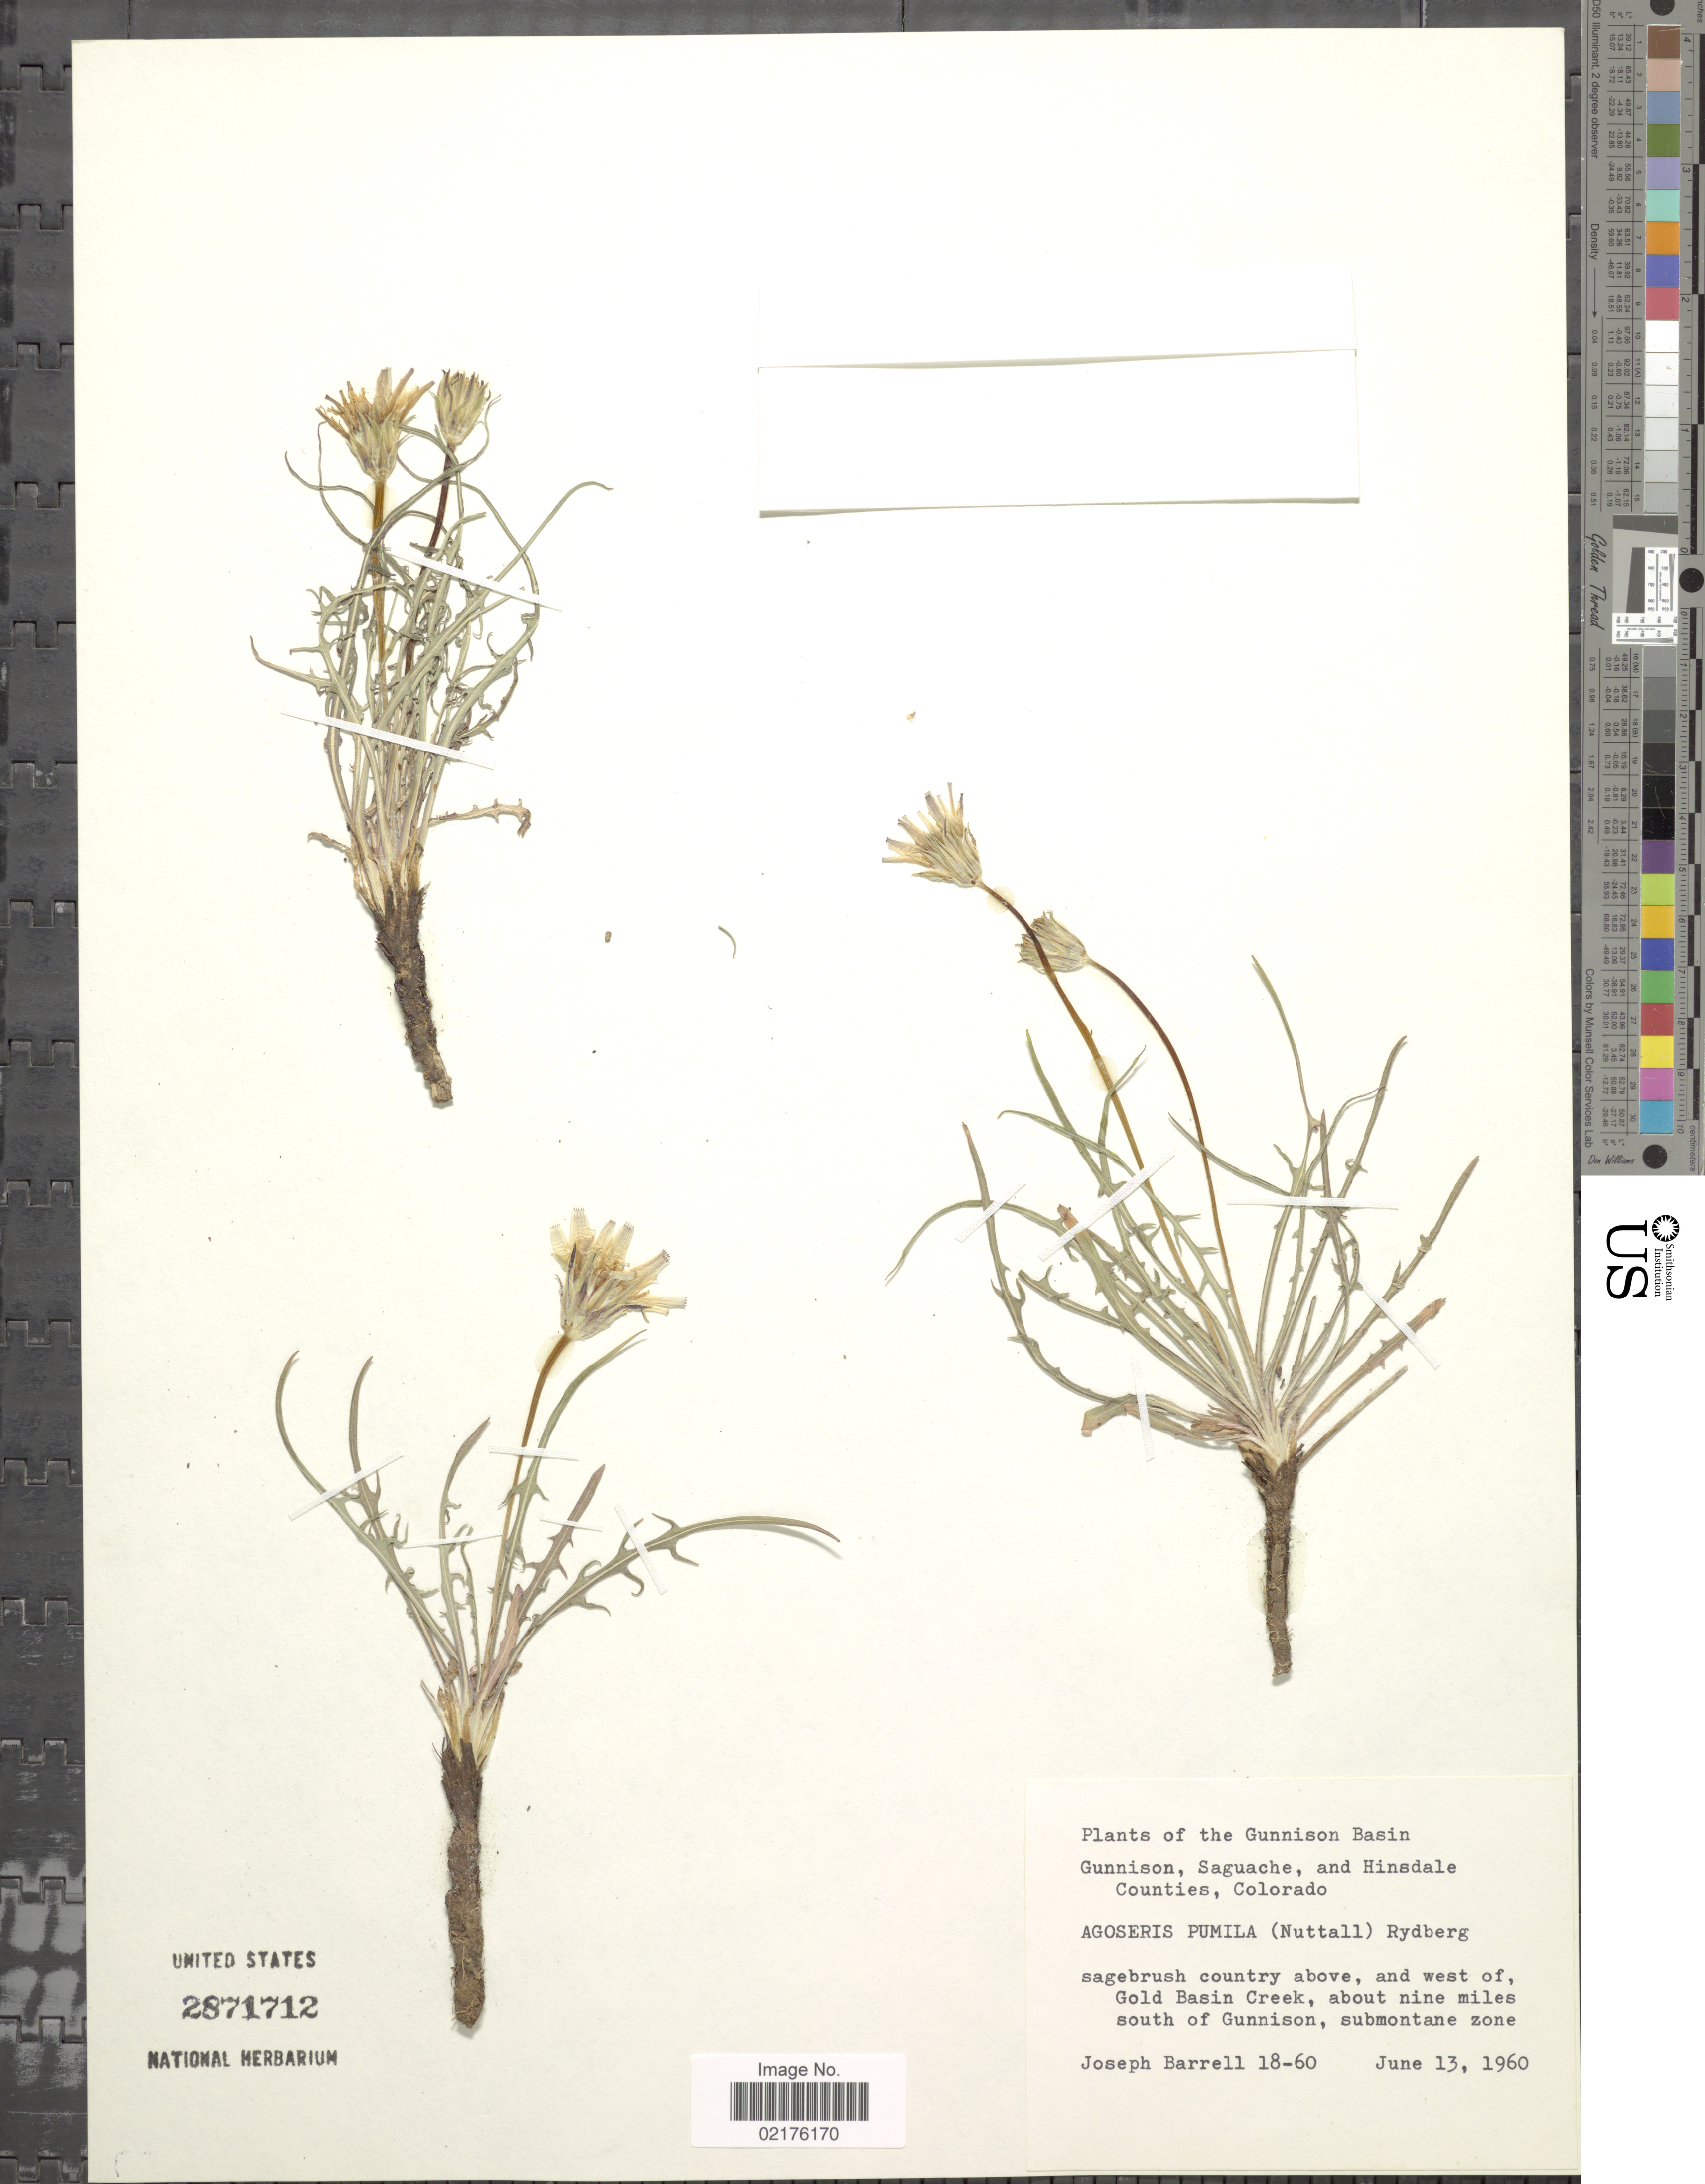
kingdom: Plantae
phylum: Tracheophyta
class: Magnoliopsida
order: Asterales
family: Asteraceae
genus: Agoseris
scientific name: Agoseris glauca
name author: (Pursh) Raf.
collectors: J. Barrell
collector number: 18-60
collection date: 1960-06-13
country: United States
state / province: Colorado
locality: The Gunnison Basin, Gunnison, Saguache, and Hinsdale Counties, Colorado, Sagebrush country above, and west of Gold Basin Creek, about nine miles south of Gunnison, submontane zone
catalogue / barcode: US 2871712